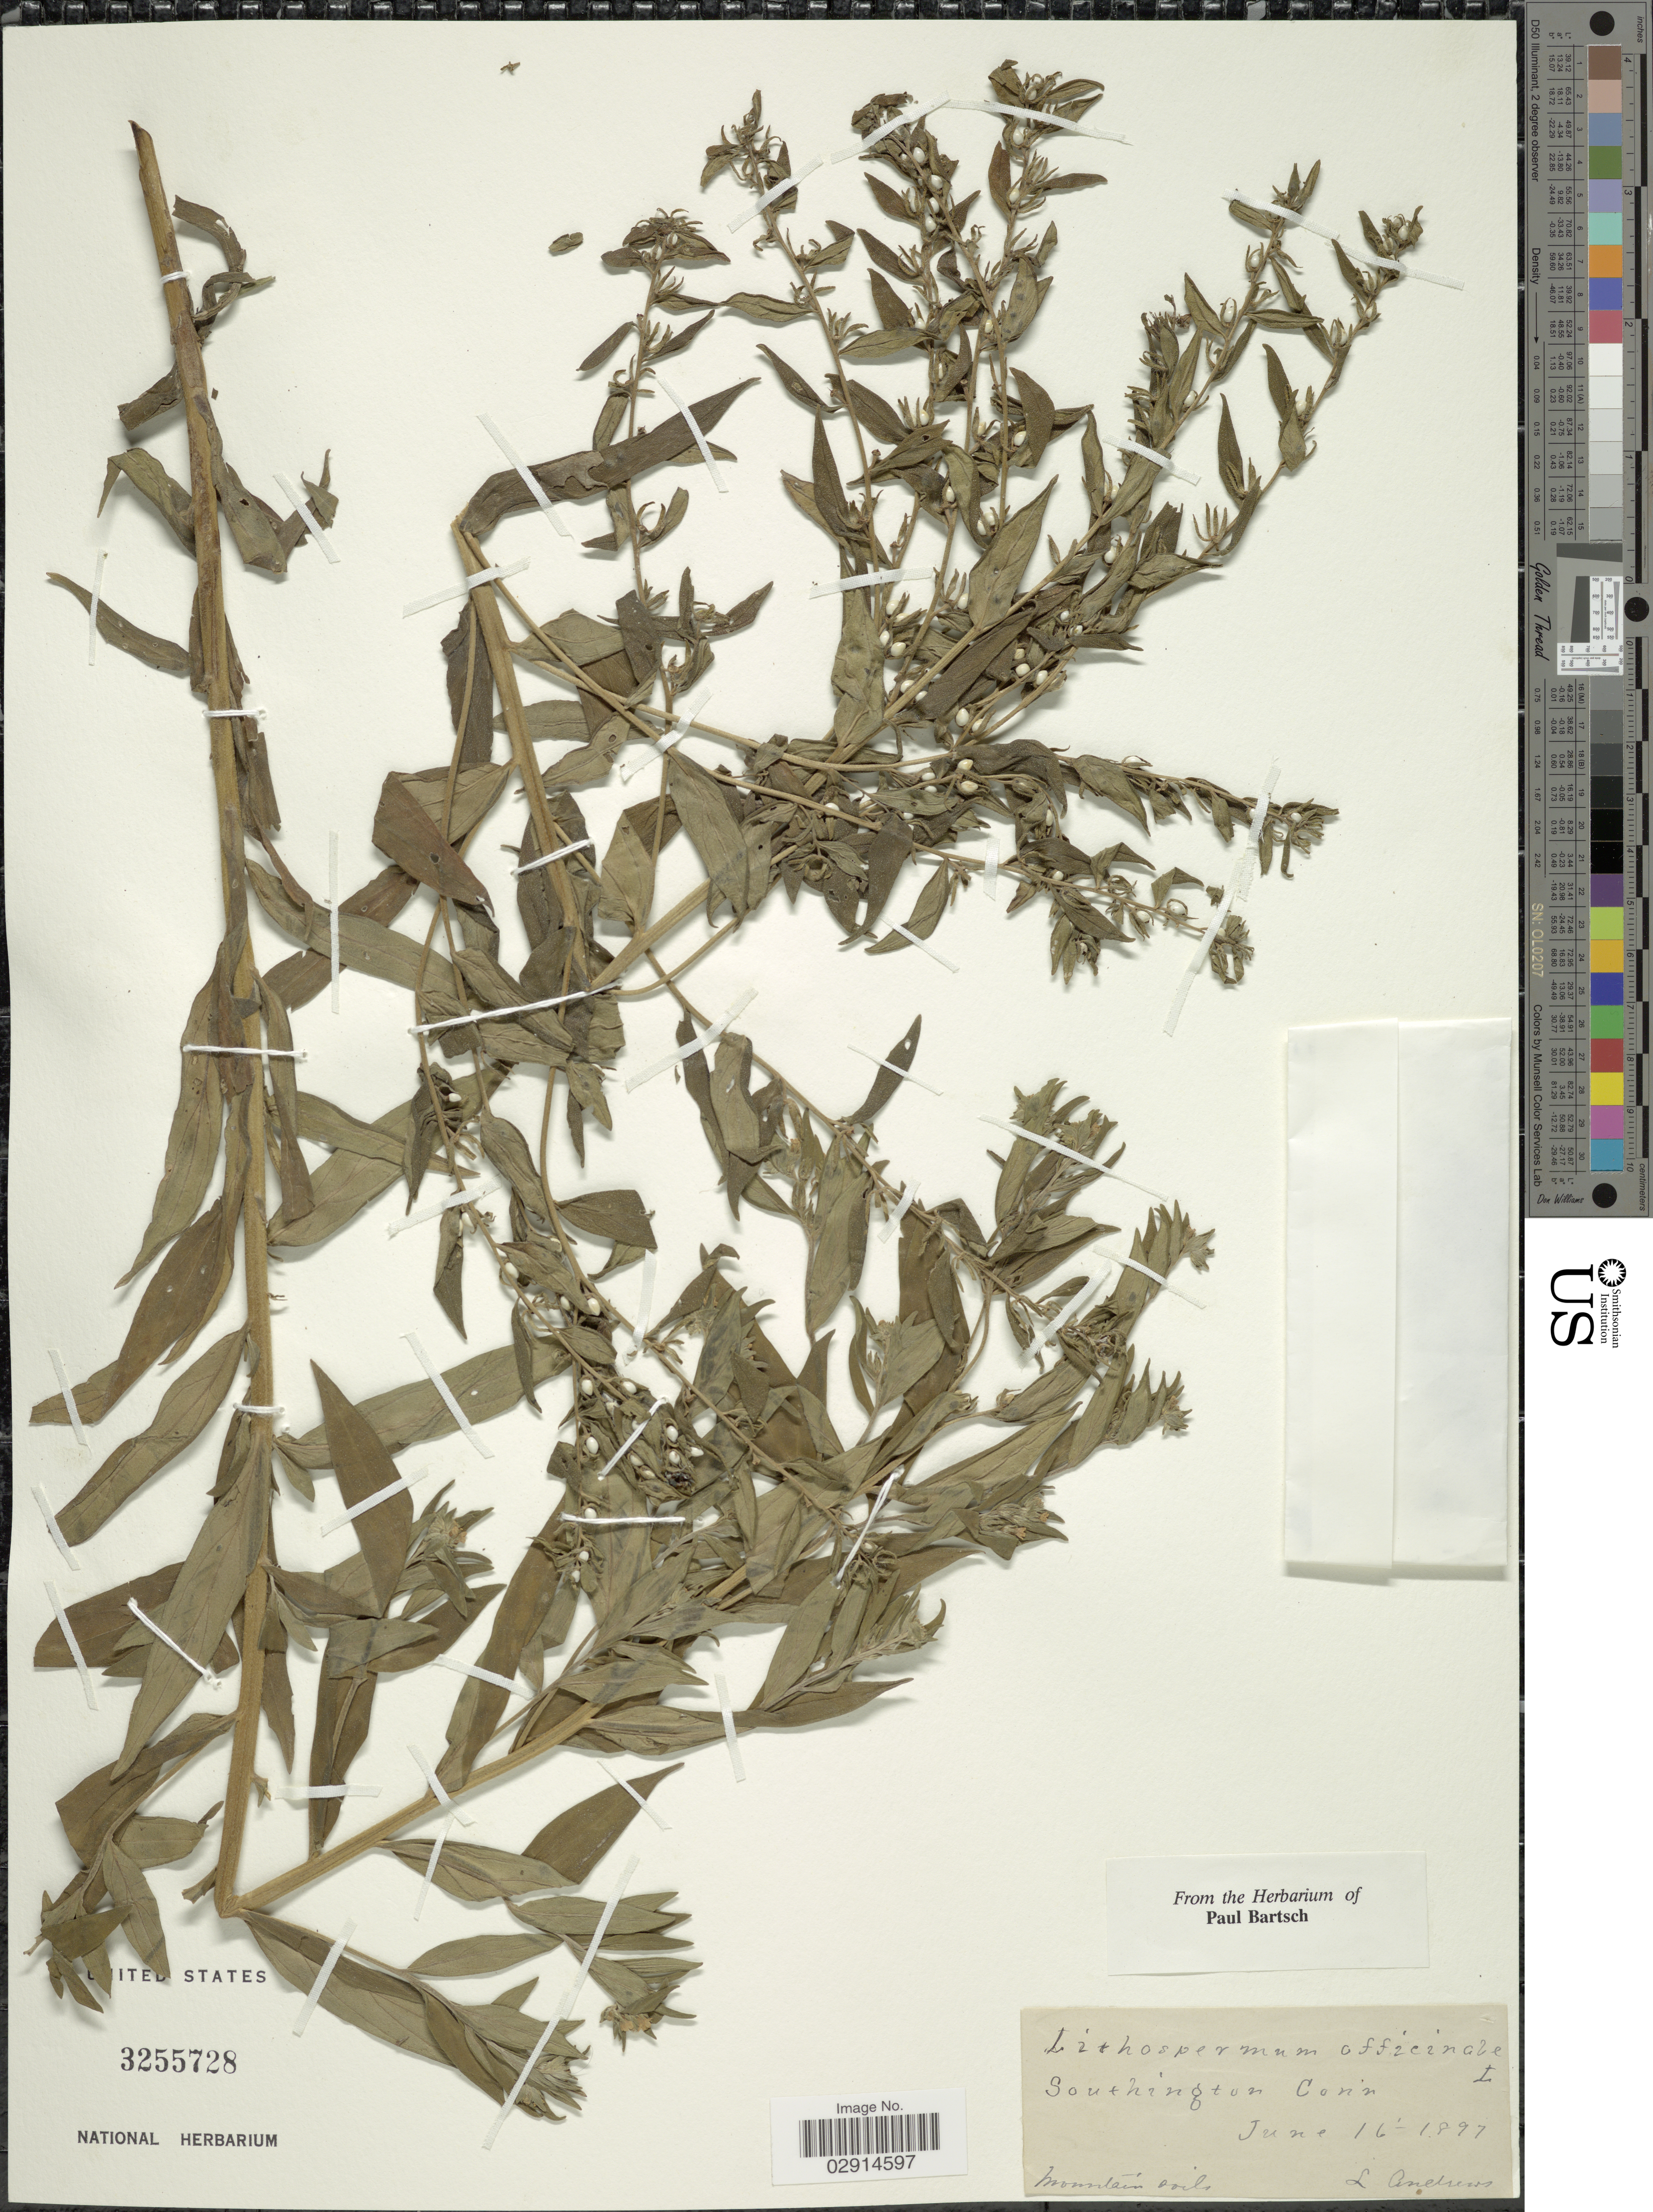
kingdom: Plantae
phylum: Tracheophyta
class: Magnoliopsida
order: Boraginales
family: Boraginaceae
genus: Lithospermum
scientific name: Lithospermum officinale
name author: L.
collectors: L. Andrews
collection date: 1897-06-16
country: United States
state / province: Connecticut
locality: Southington Conn.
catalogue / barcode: US 3255728